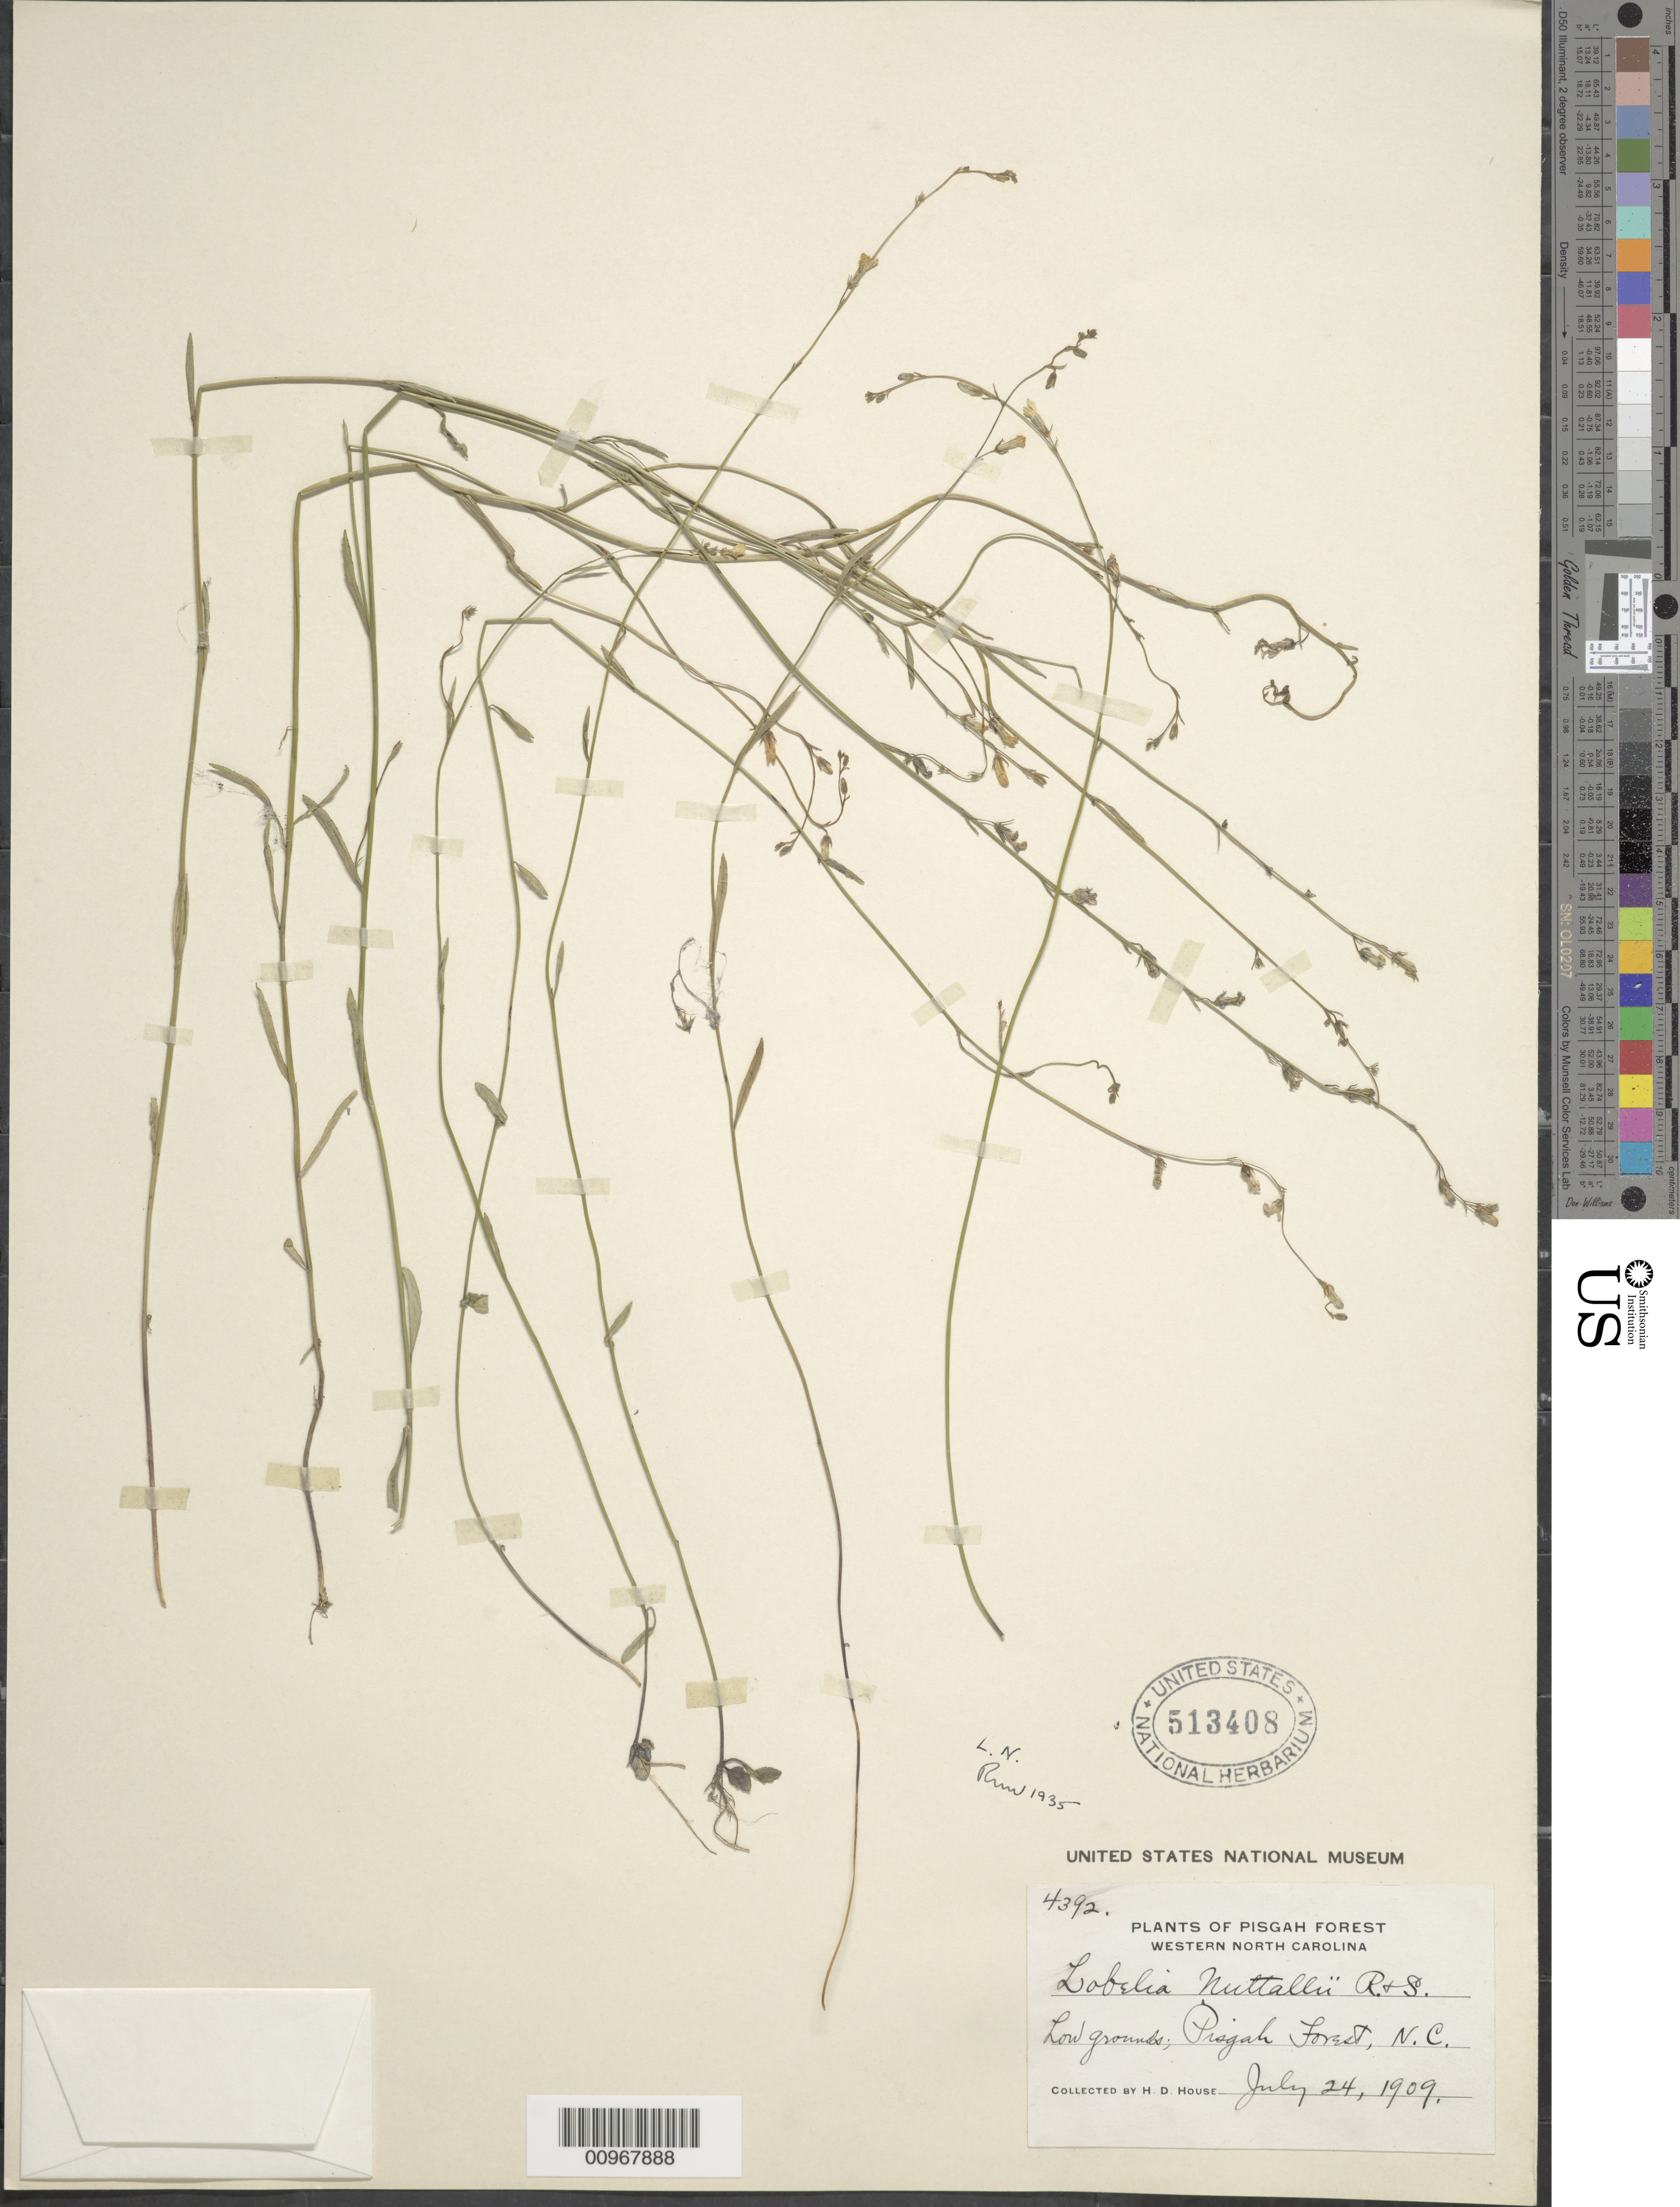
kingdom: Plantae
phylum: Tracheophyta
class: Magnoliopsida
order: Asterales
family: Campanulaceae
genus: Lobelia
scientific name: Lobelia nuttallii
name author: Schult.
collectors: H. D. House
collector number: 4392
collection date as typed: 24 Jul 1909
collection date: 1909-07-24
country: United States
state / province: North Carolina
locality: Pisgah forest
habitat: low grounds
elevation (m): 762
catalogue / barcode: US 513408